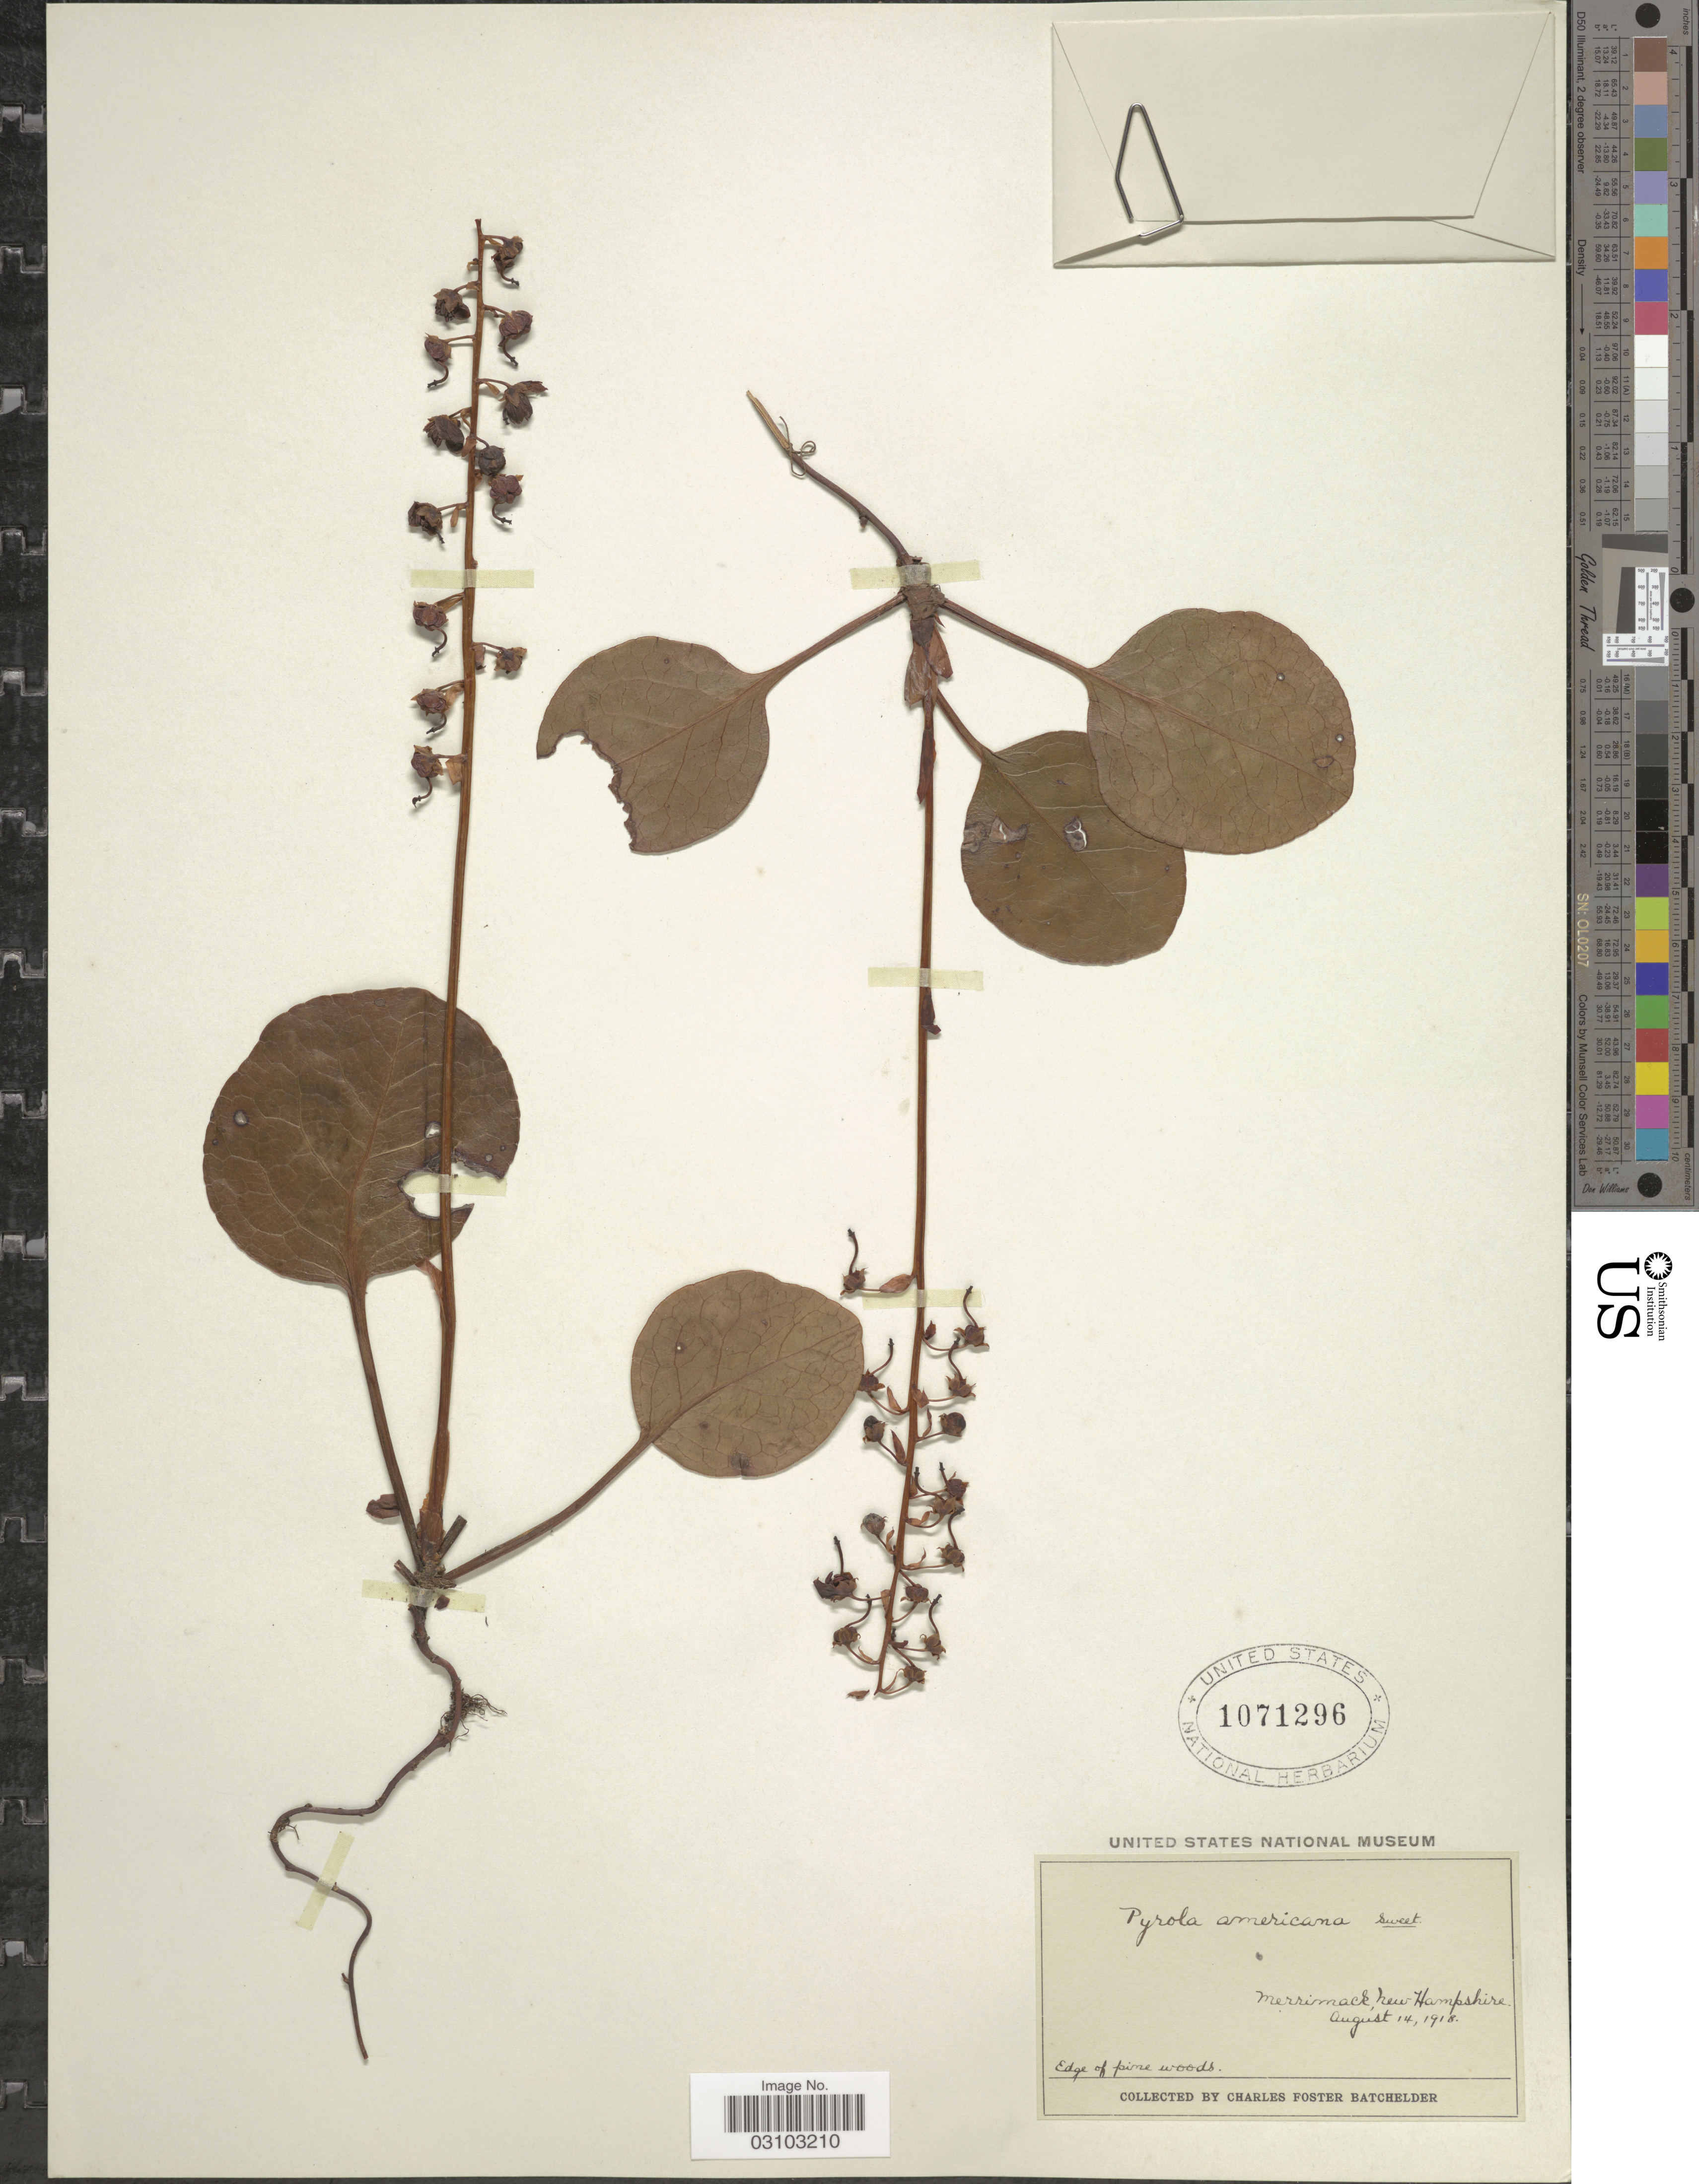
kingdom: Plantae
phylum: Tracheophyta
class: Magnoliopsida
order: Ericales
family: Ericaceae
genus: Pyrola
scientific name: Pyrola americana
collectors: C. Batchelder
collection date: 1918-08-14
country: United States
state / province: New Hampshire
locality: Merrimack.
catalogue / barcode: US 1071296